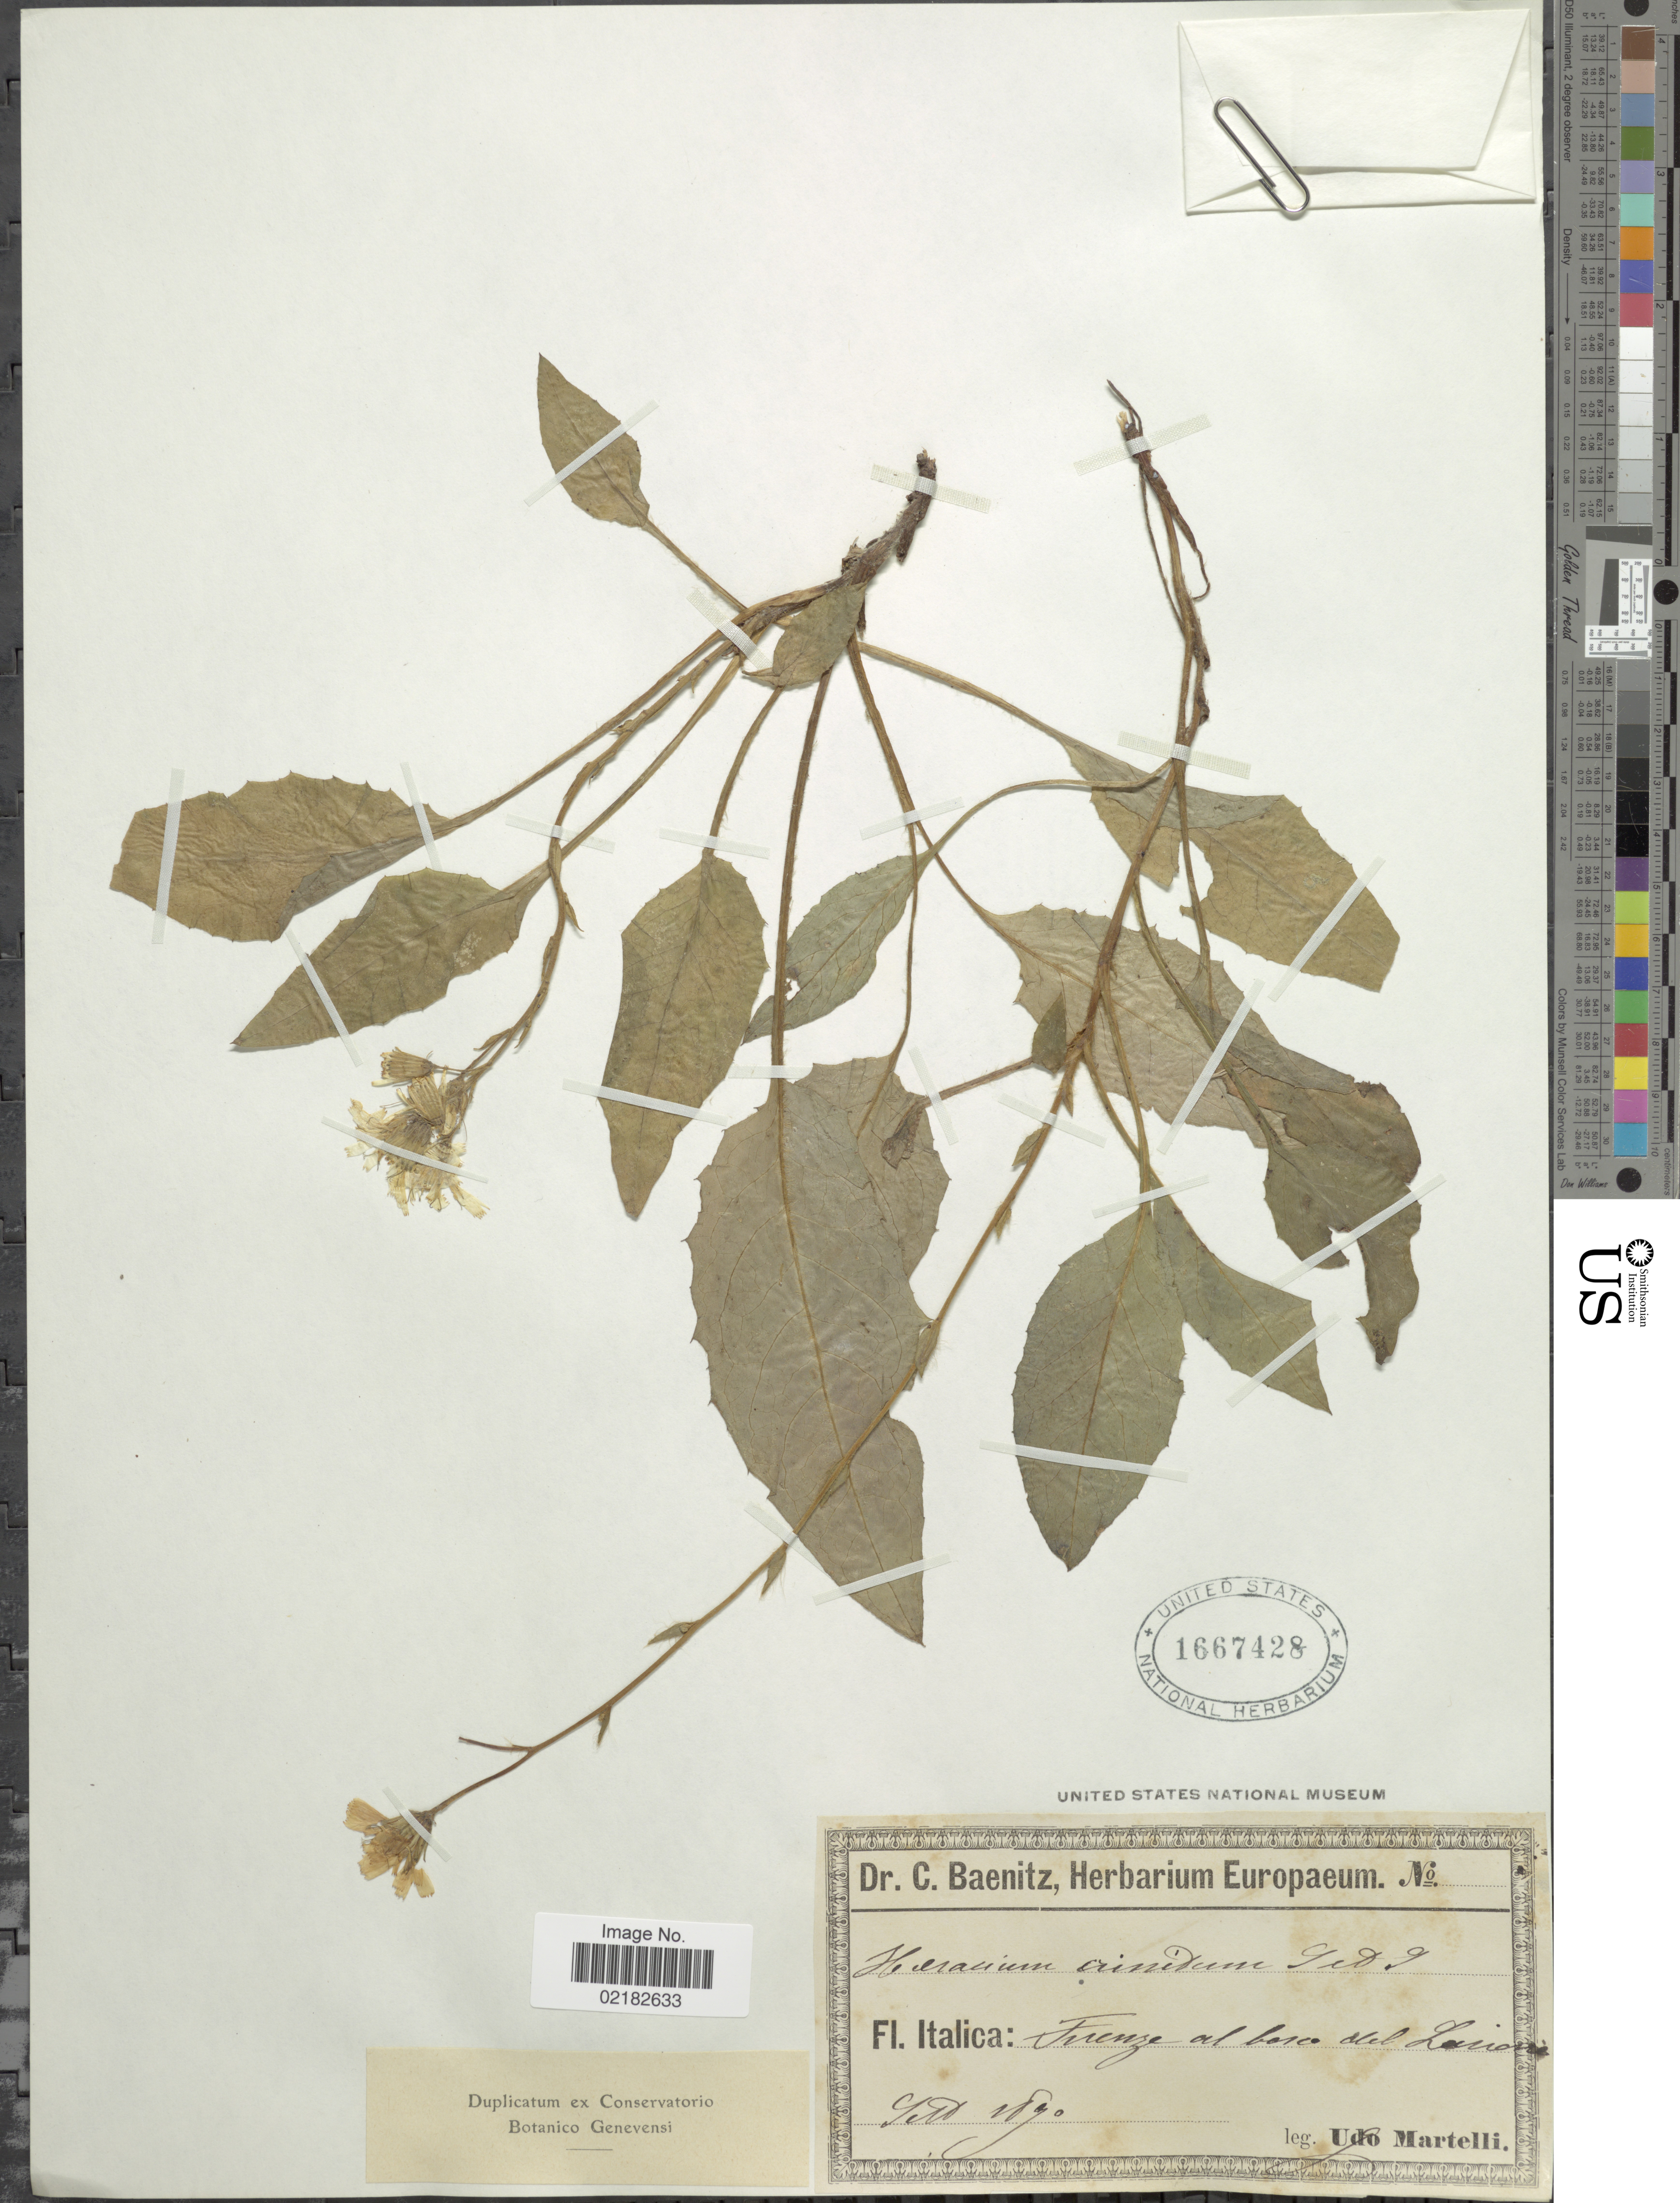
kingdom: Plantae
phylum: Tracheophyta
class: Magnoliopsida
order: Asterales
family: Asteraceae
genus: Hieracium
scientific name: Hieracium racemosum subsp. crinitum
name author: (Sm.) Rouy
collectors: U. Martelli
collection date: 1890-02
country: Italy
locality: Firenze al bonco del luriane [interpreted]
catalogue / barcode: US 1667428